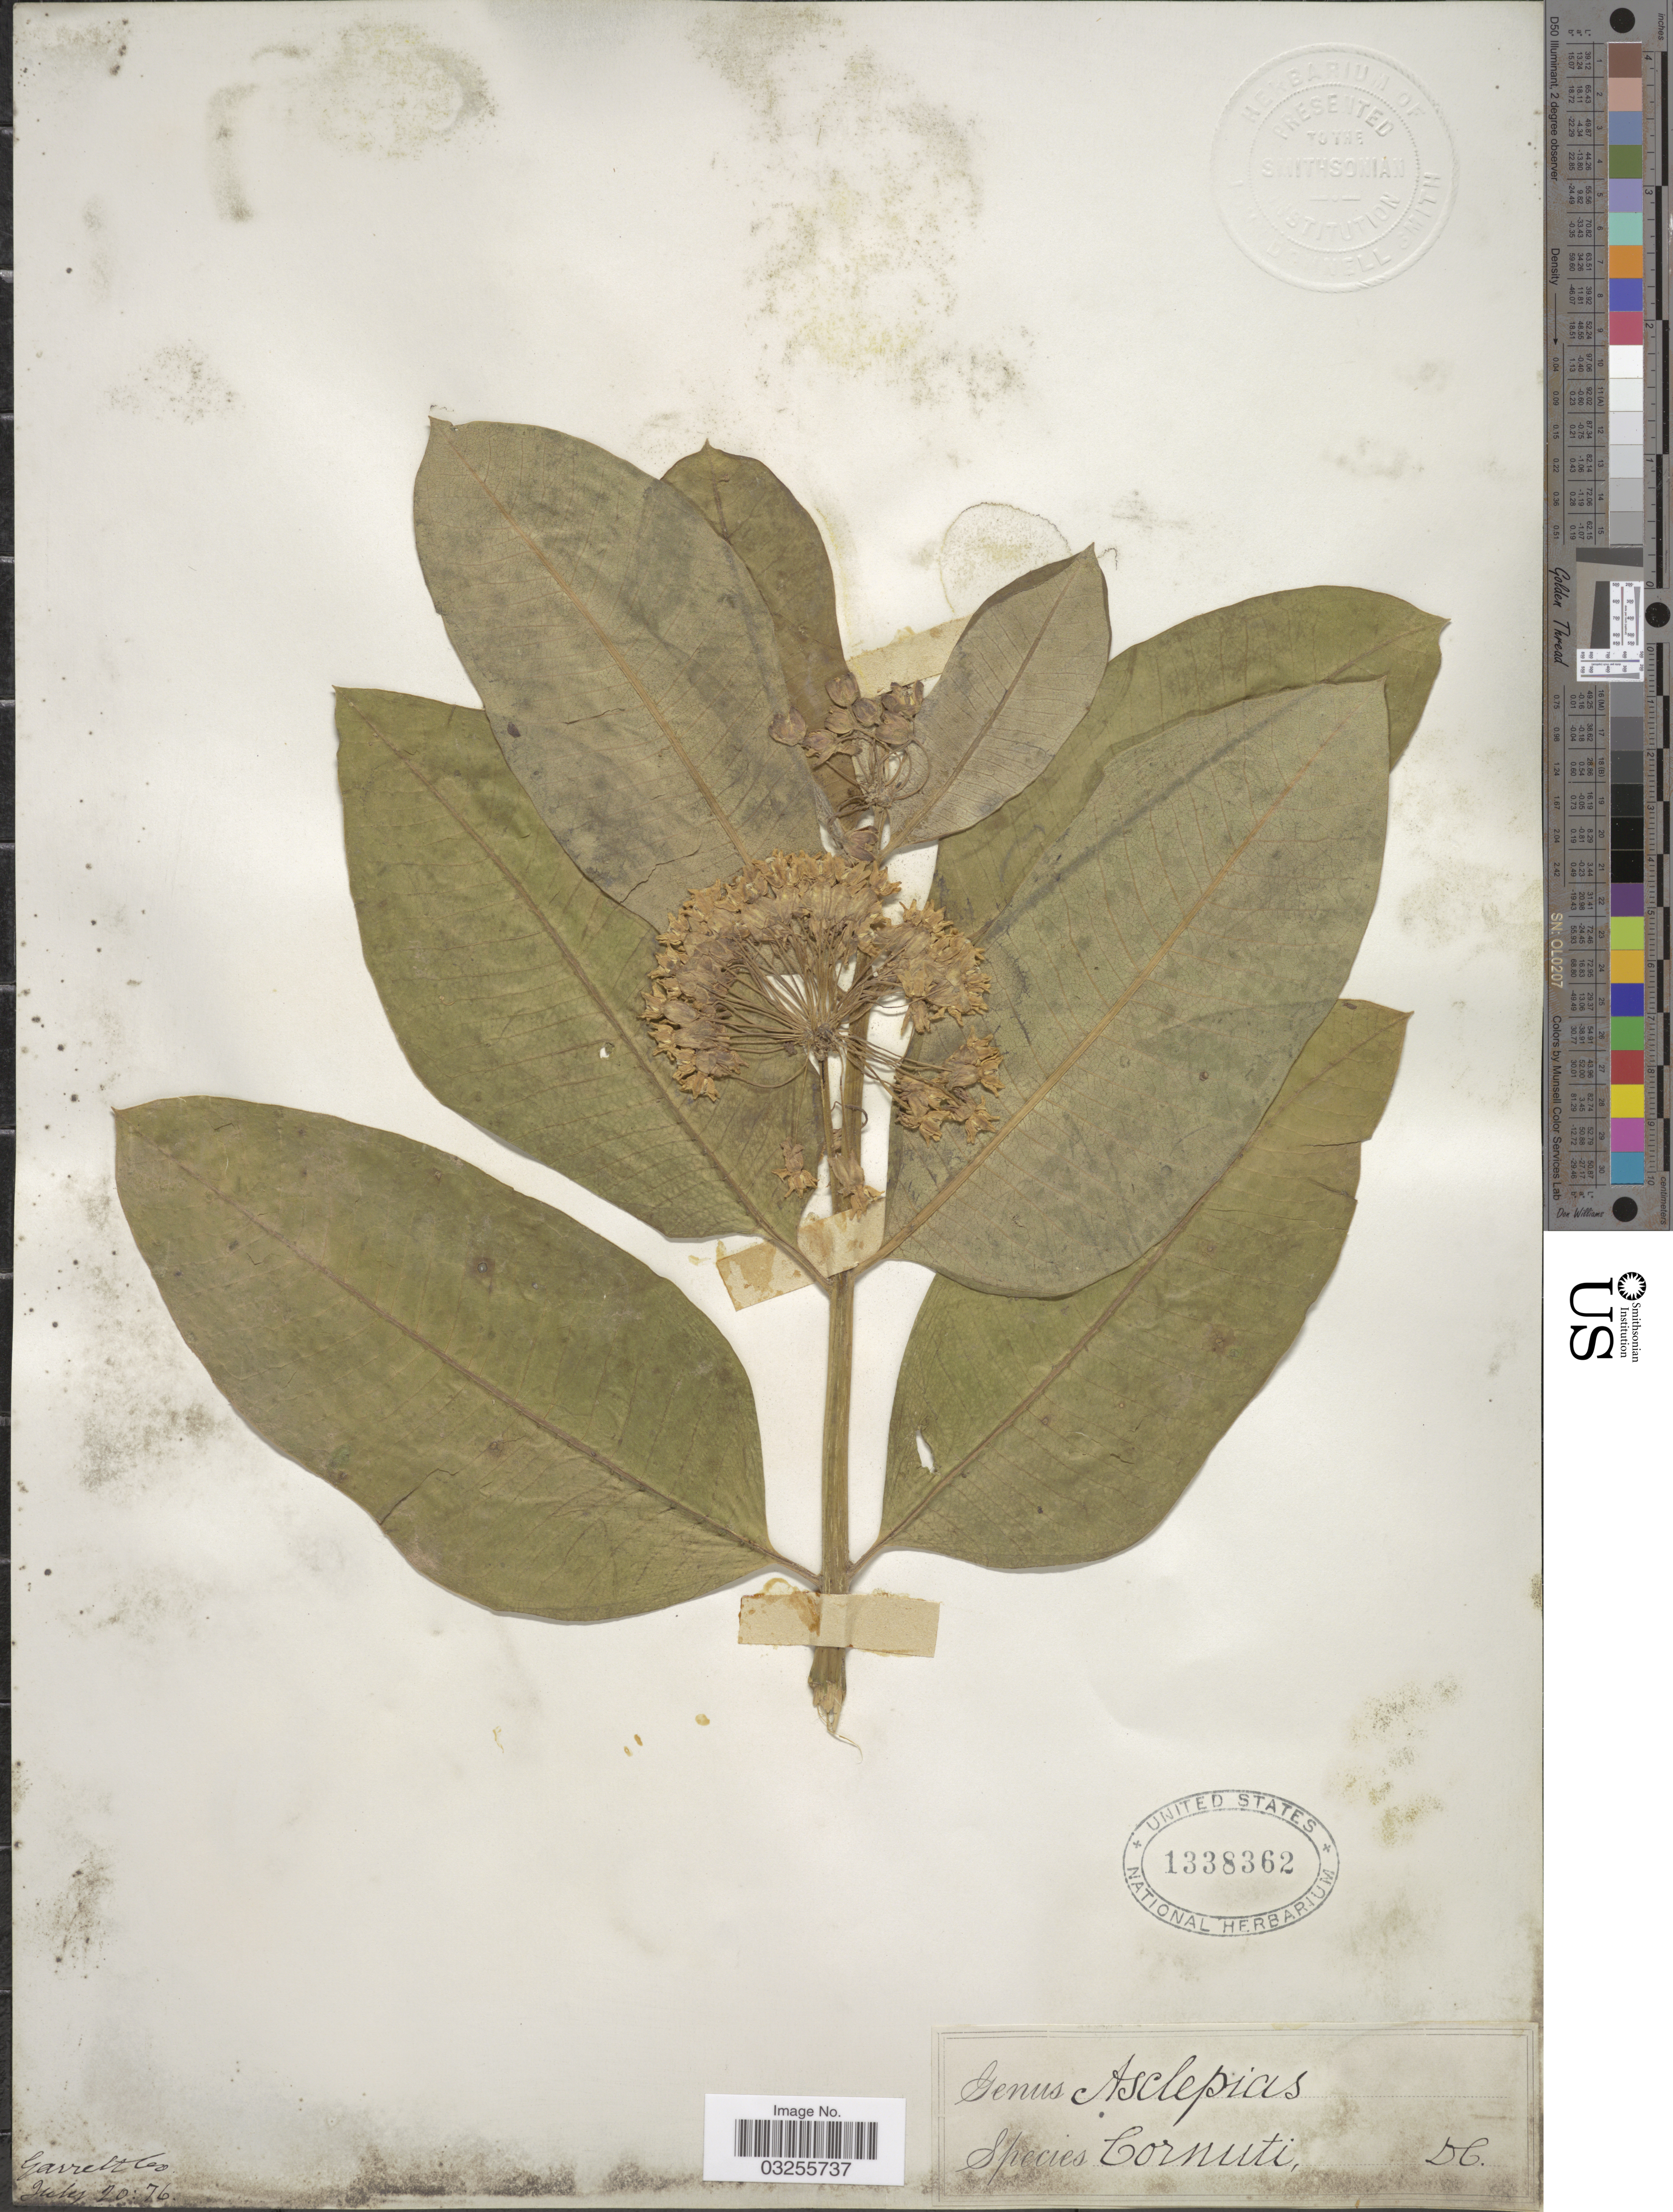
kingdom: Plantae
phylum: Tracheophyta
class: Magnoliopsida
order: Gentianales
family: Apocynaceae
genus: Asclepias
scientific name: Asclepias syriaca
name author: L.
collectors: J. Donnell Smith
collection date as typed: Transcribed d/m/y: 20/7/76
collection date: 1876-07-20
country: United States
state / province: Maryland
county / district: Garrett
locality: Garrett Co.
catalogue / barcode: US 1338362